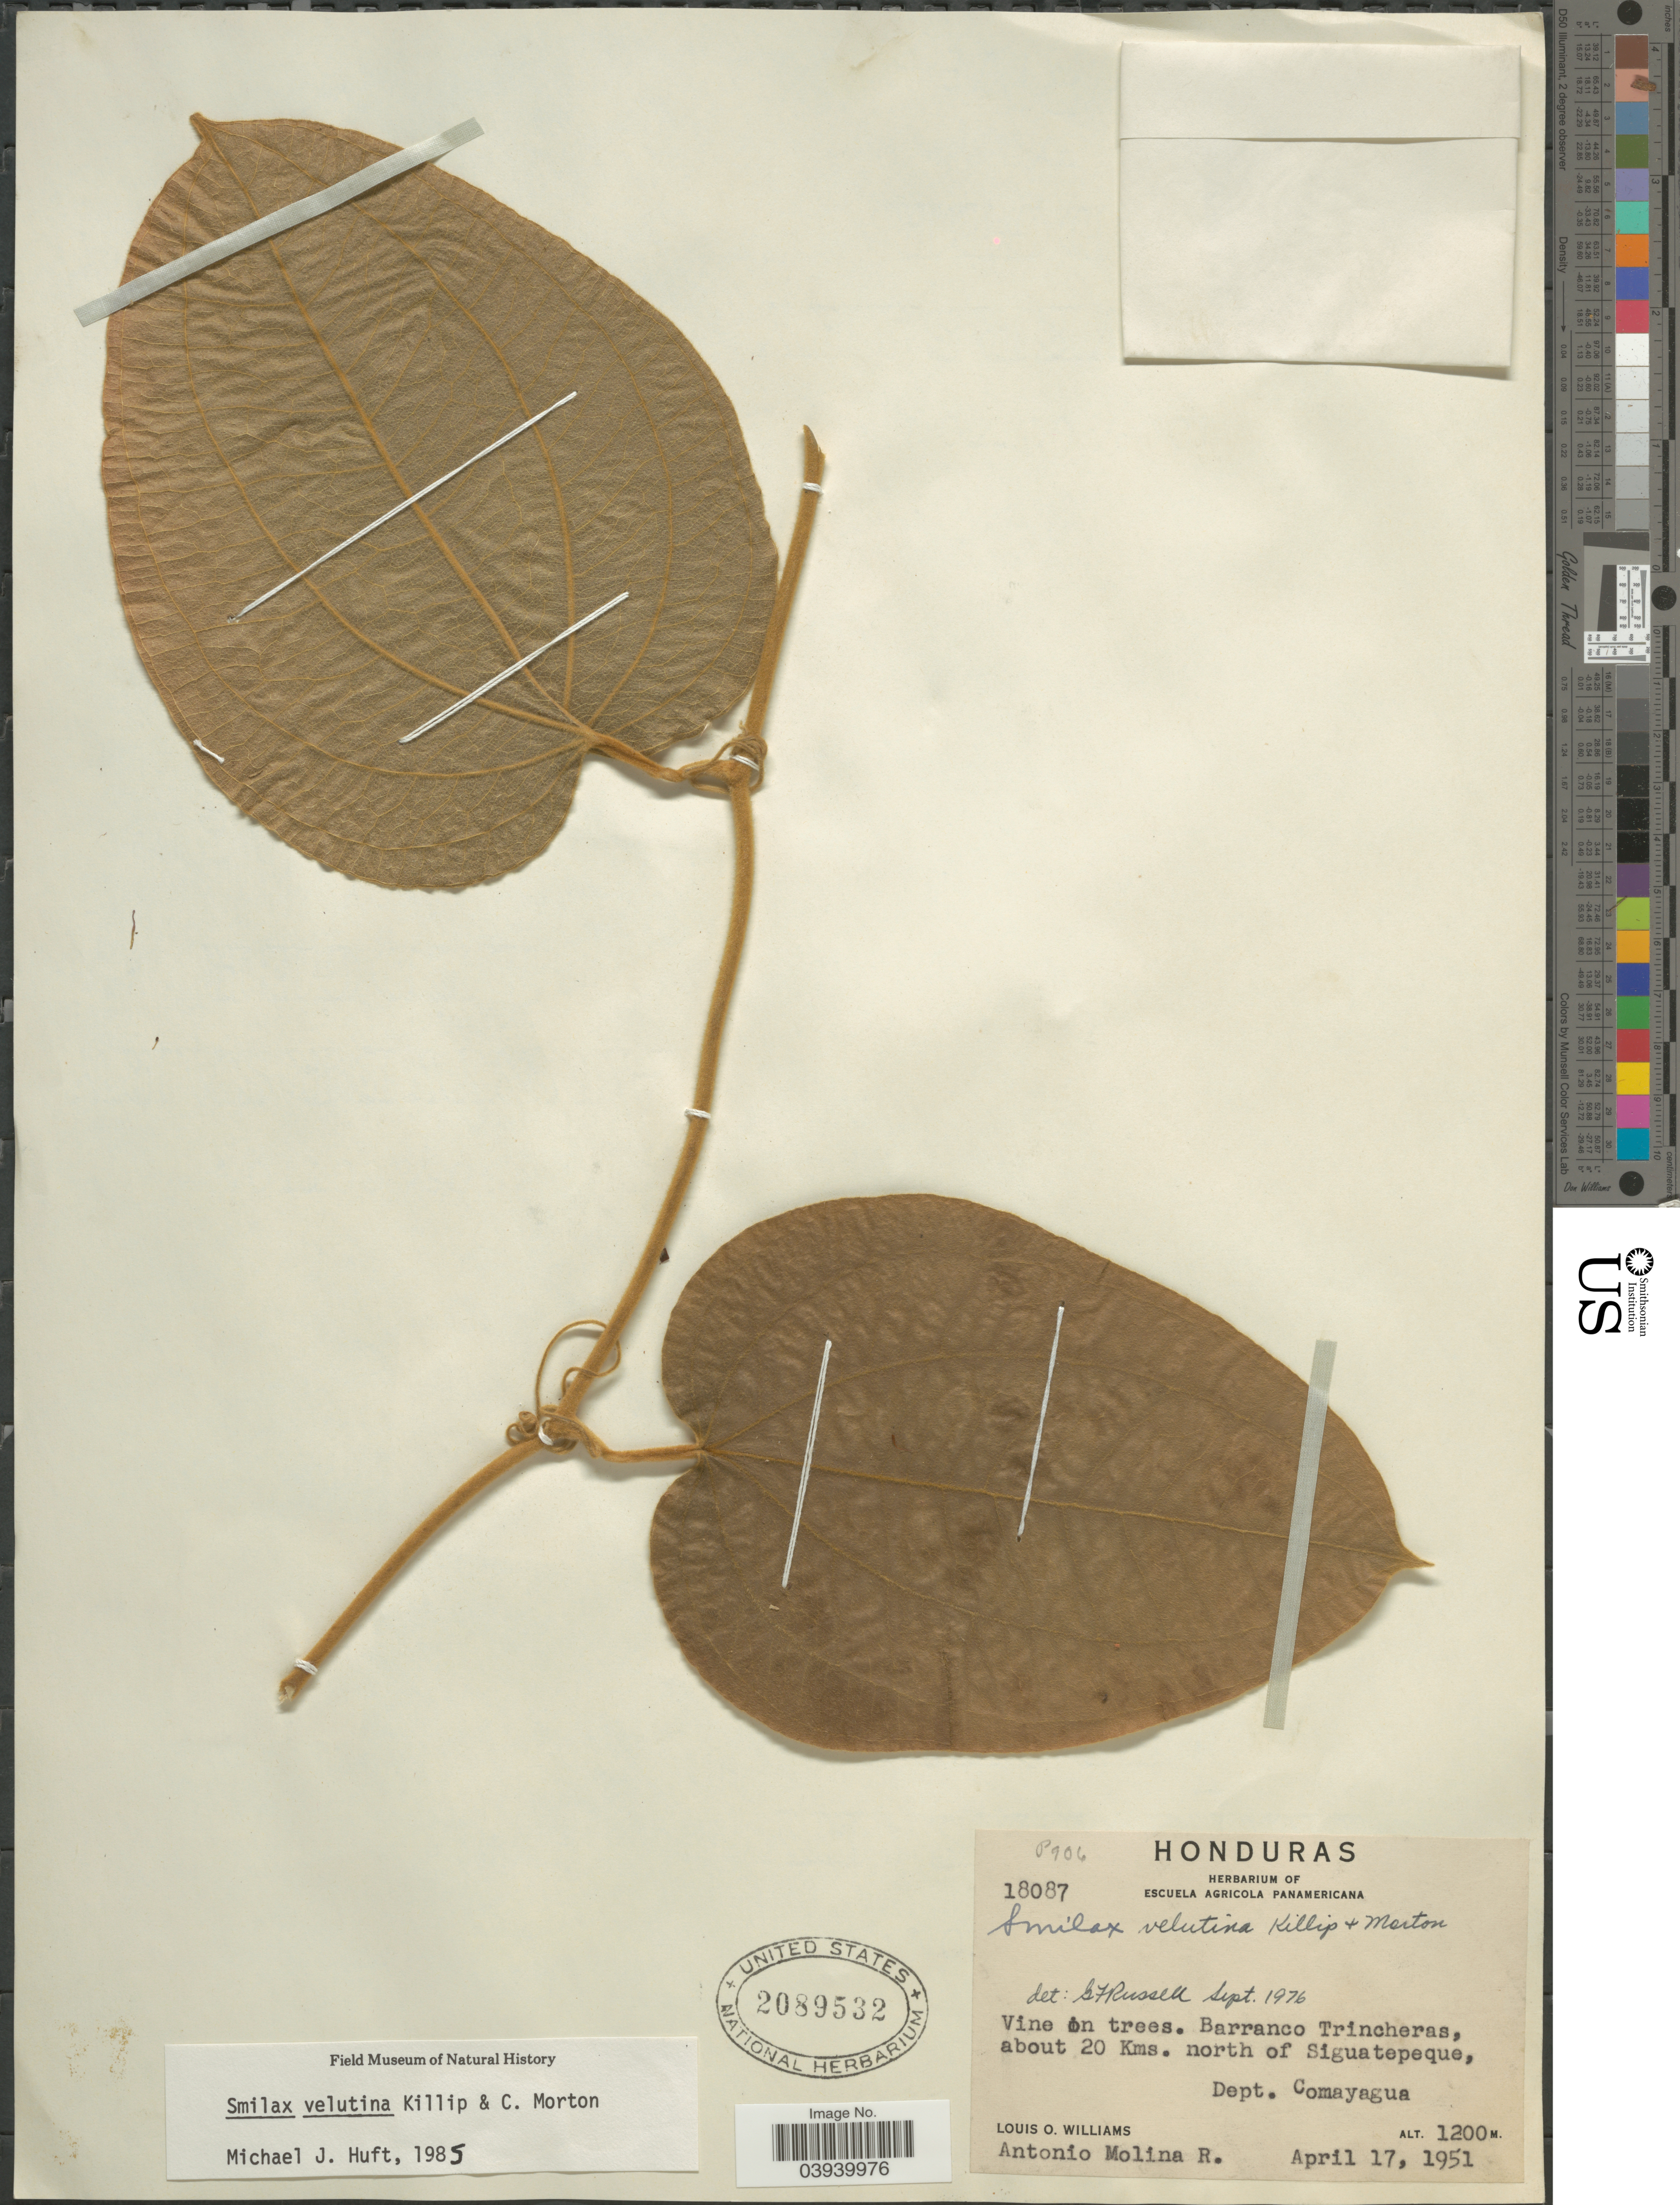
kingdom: Plantae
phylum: Tracheophyta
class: Liliopsida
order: Liliales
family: Smilacaceae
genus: Smilax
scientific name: Smilax velutina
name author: Killip & C.V. Morton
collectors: L. O. Williams & A. Molina R.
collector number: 18087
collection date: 1951-04-17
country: Honduras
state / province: Comayagua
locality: Barranco Trincheras, about 20 Kms. north of Siguatepeque, Dept. Comayagua.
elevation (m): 1200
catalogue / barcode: US 2089532